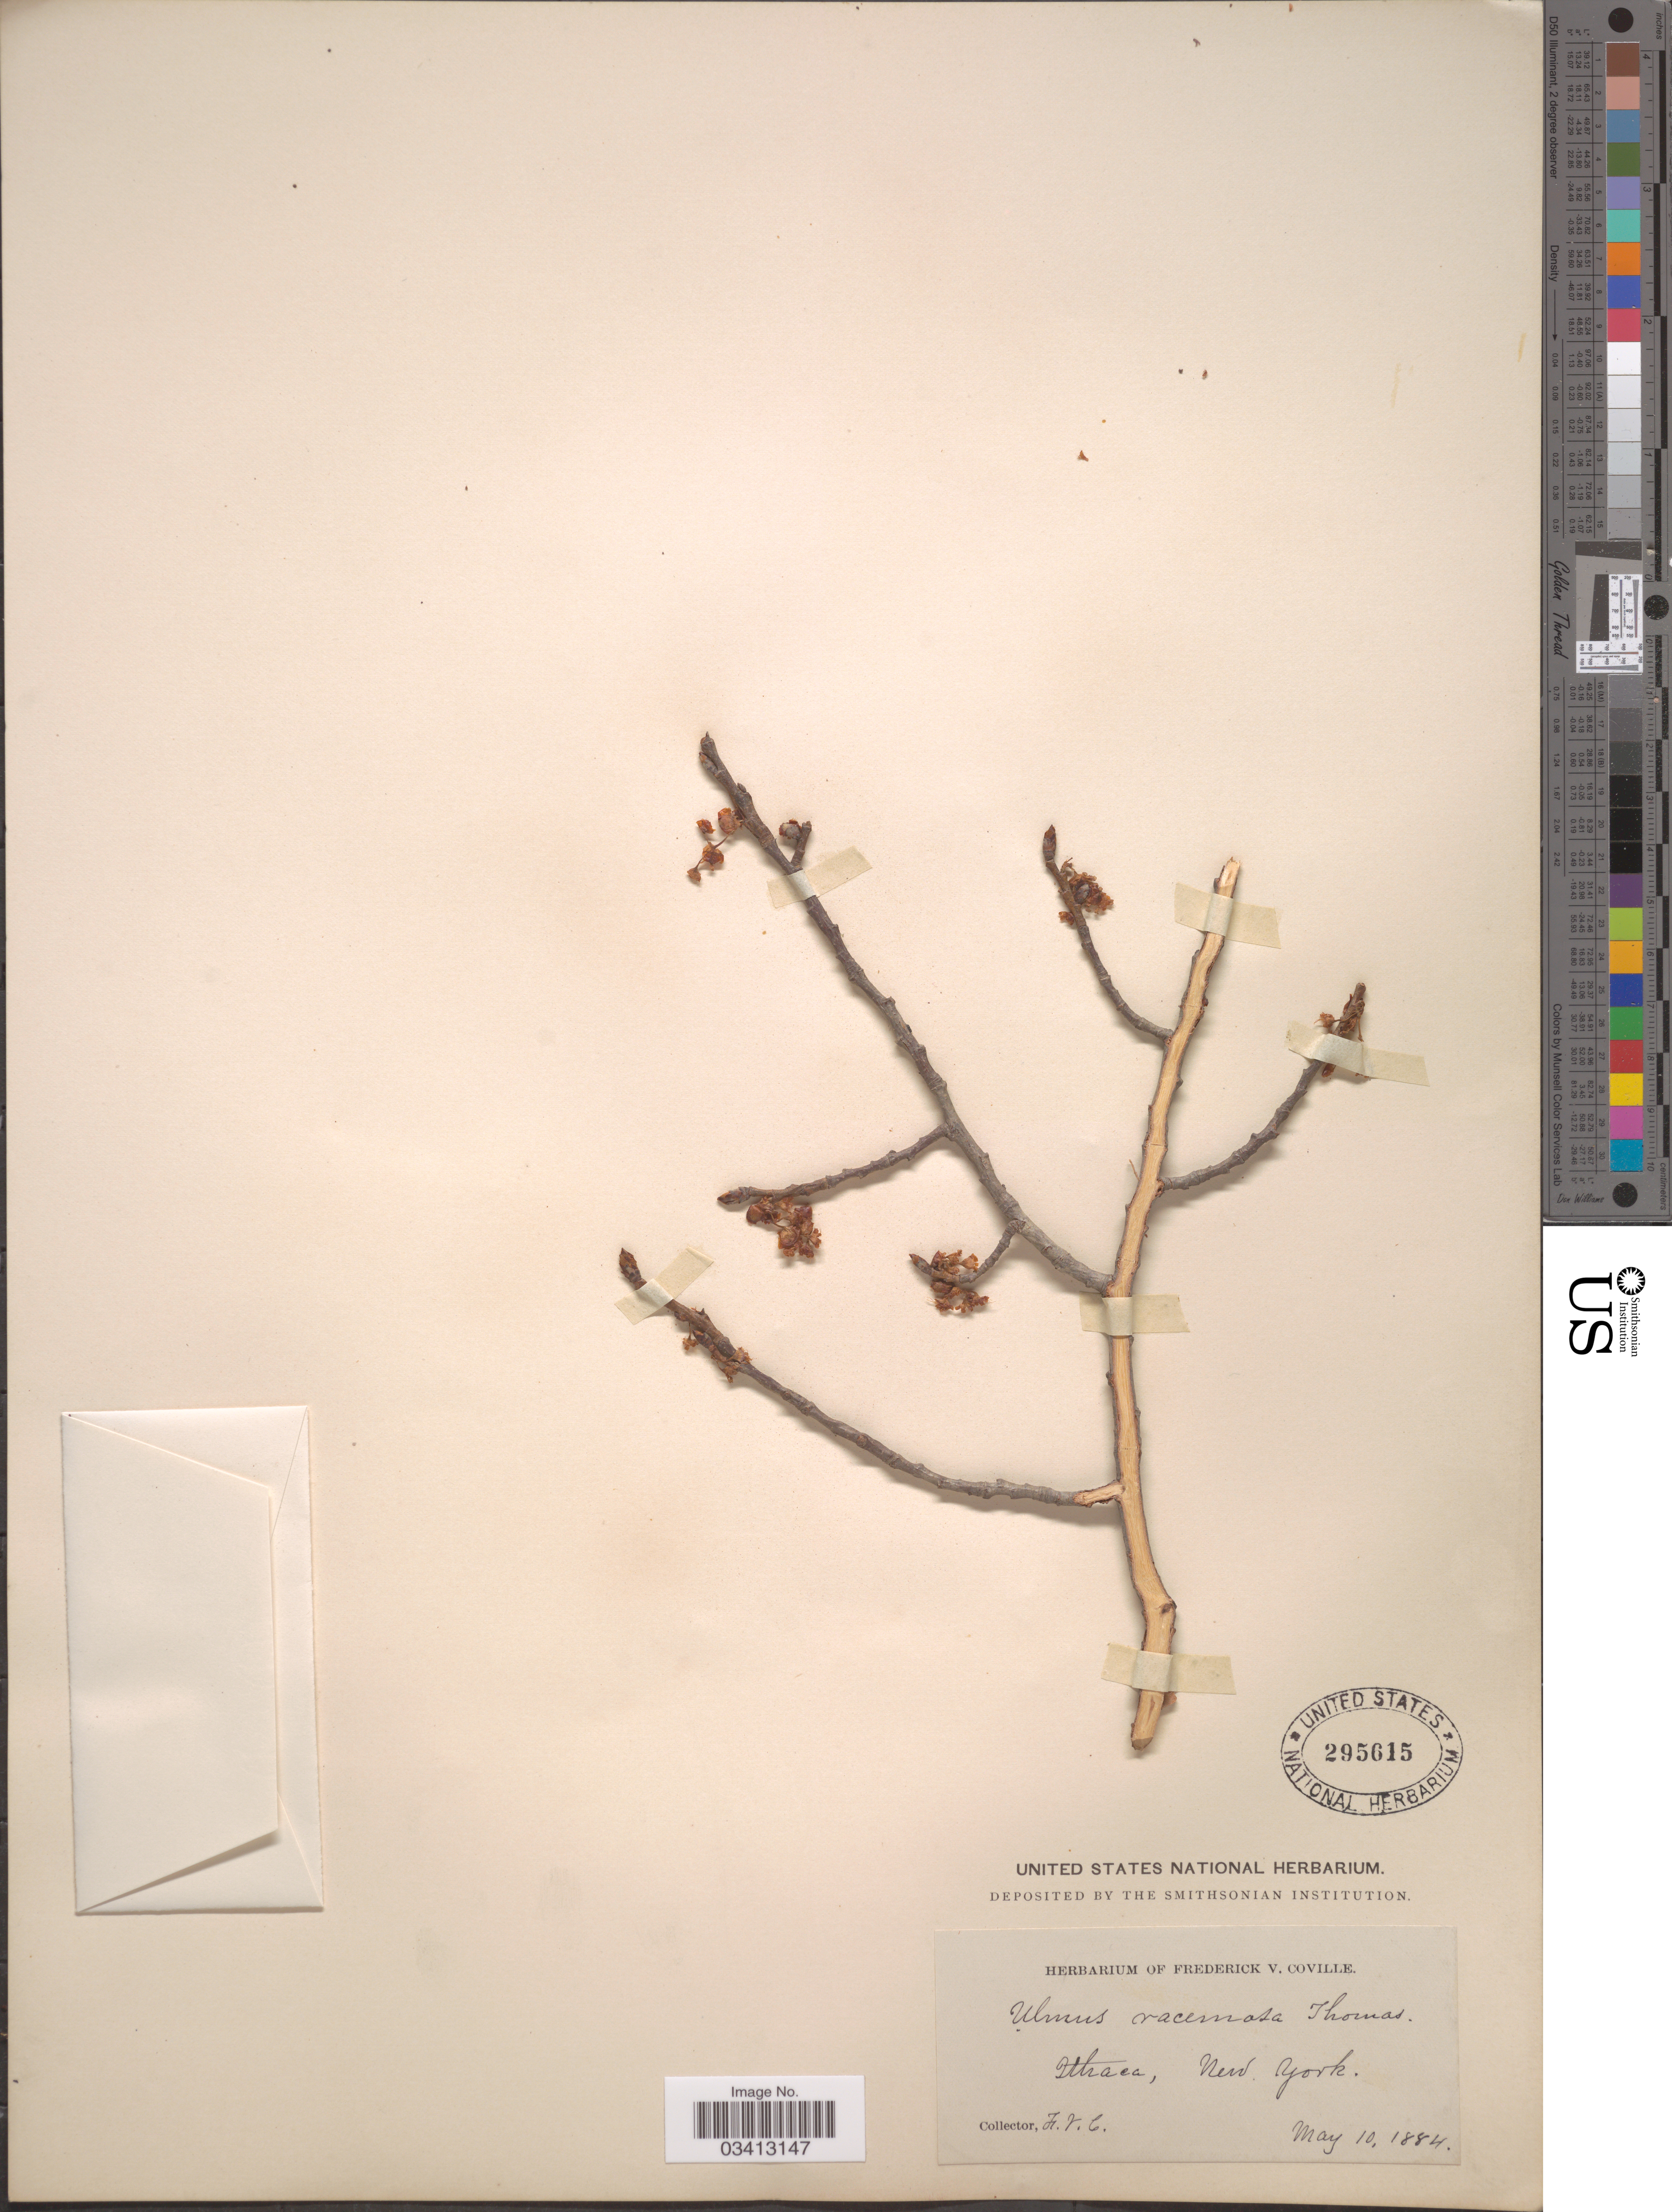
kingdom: Plantae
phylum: Tracheophyta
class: Magnoliopsida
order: Rosales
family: Ulmaceae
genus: Ulmus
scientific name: Ulmus thomasii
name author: Sarg.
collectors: F. V. Coville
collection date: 1884-05-10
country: United States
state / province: New York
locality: Ithaca.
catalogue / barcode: US 295615